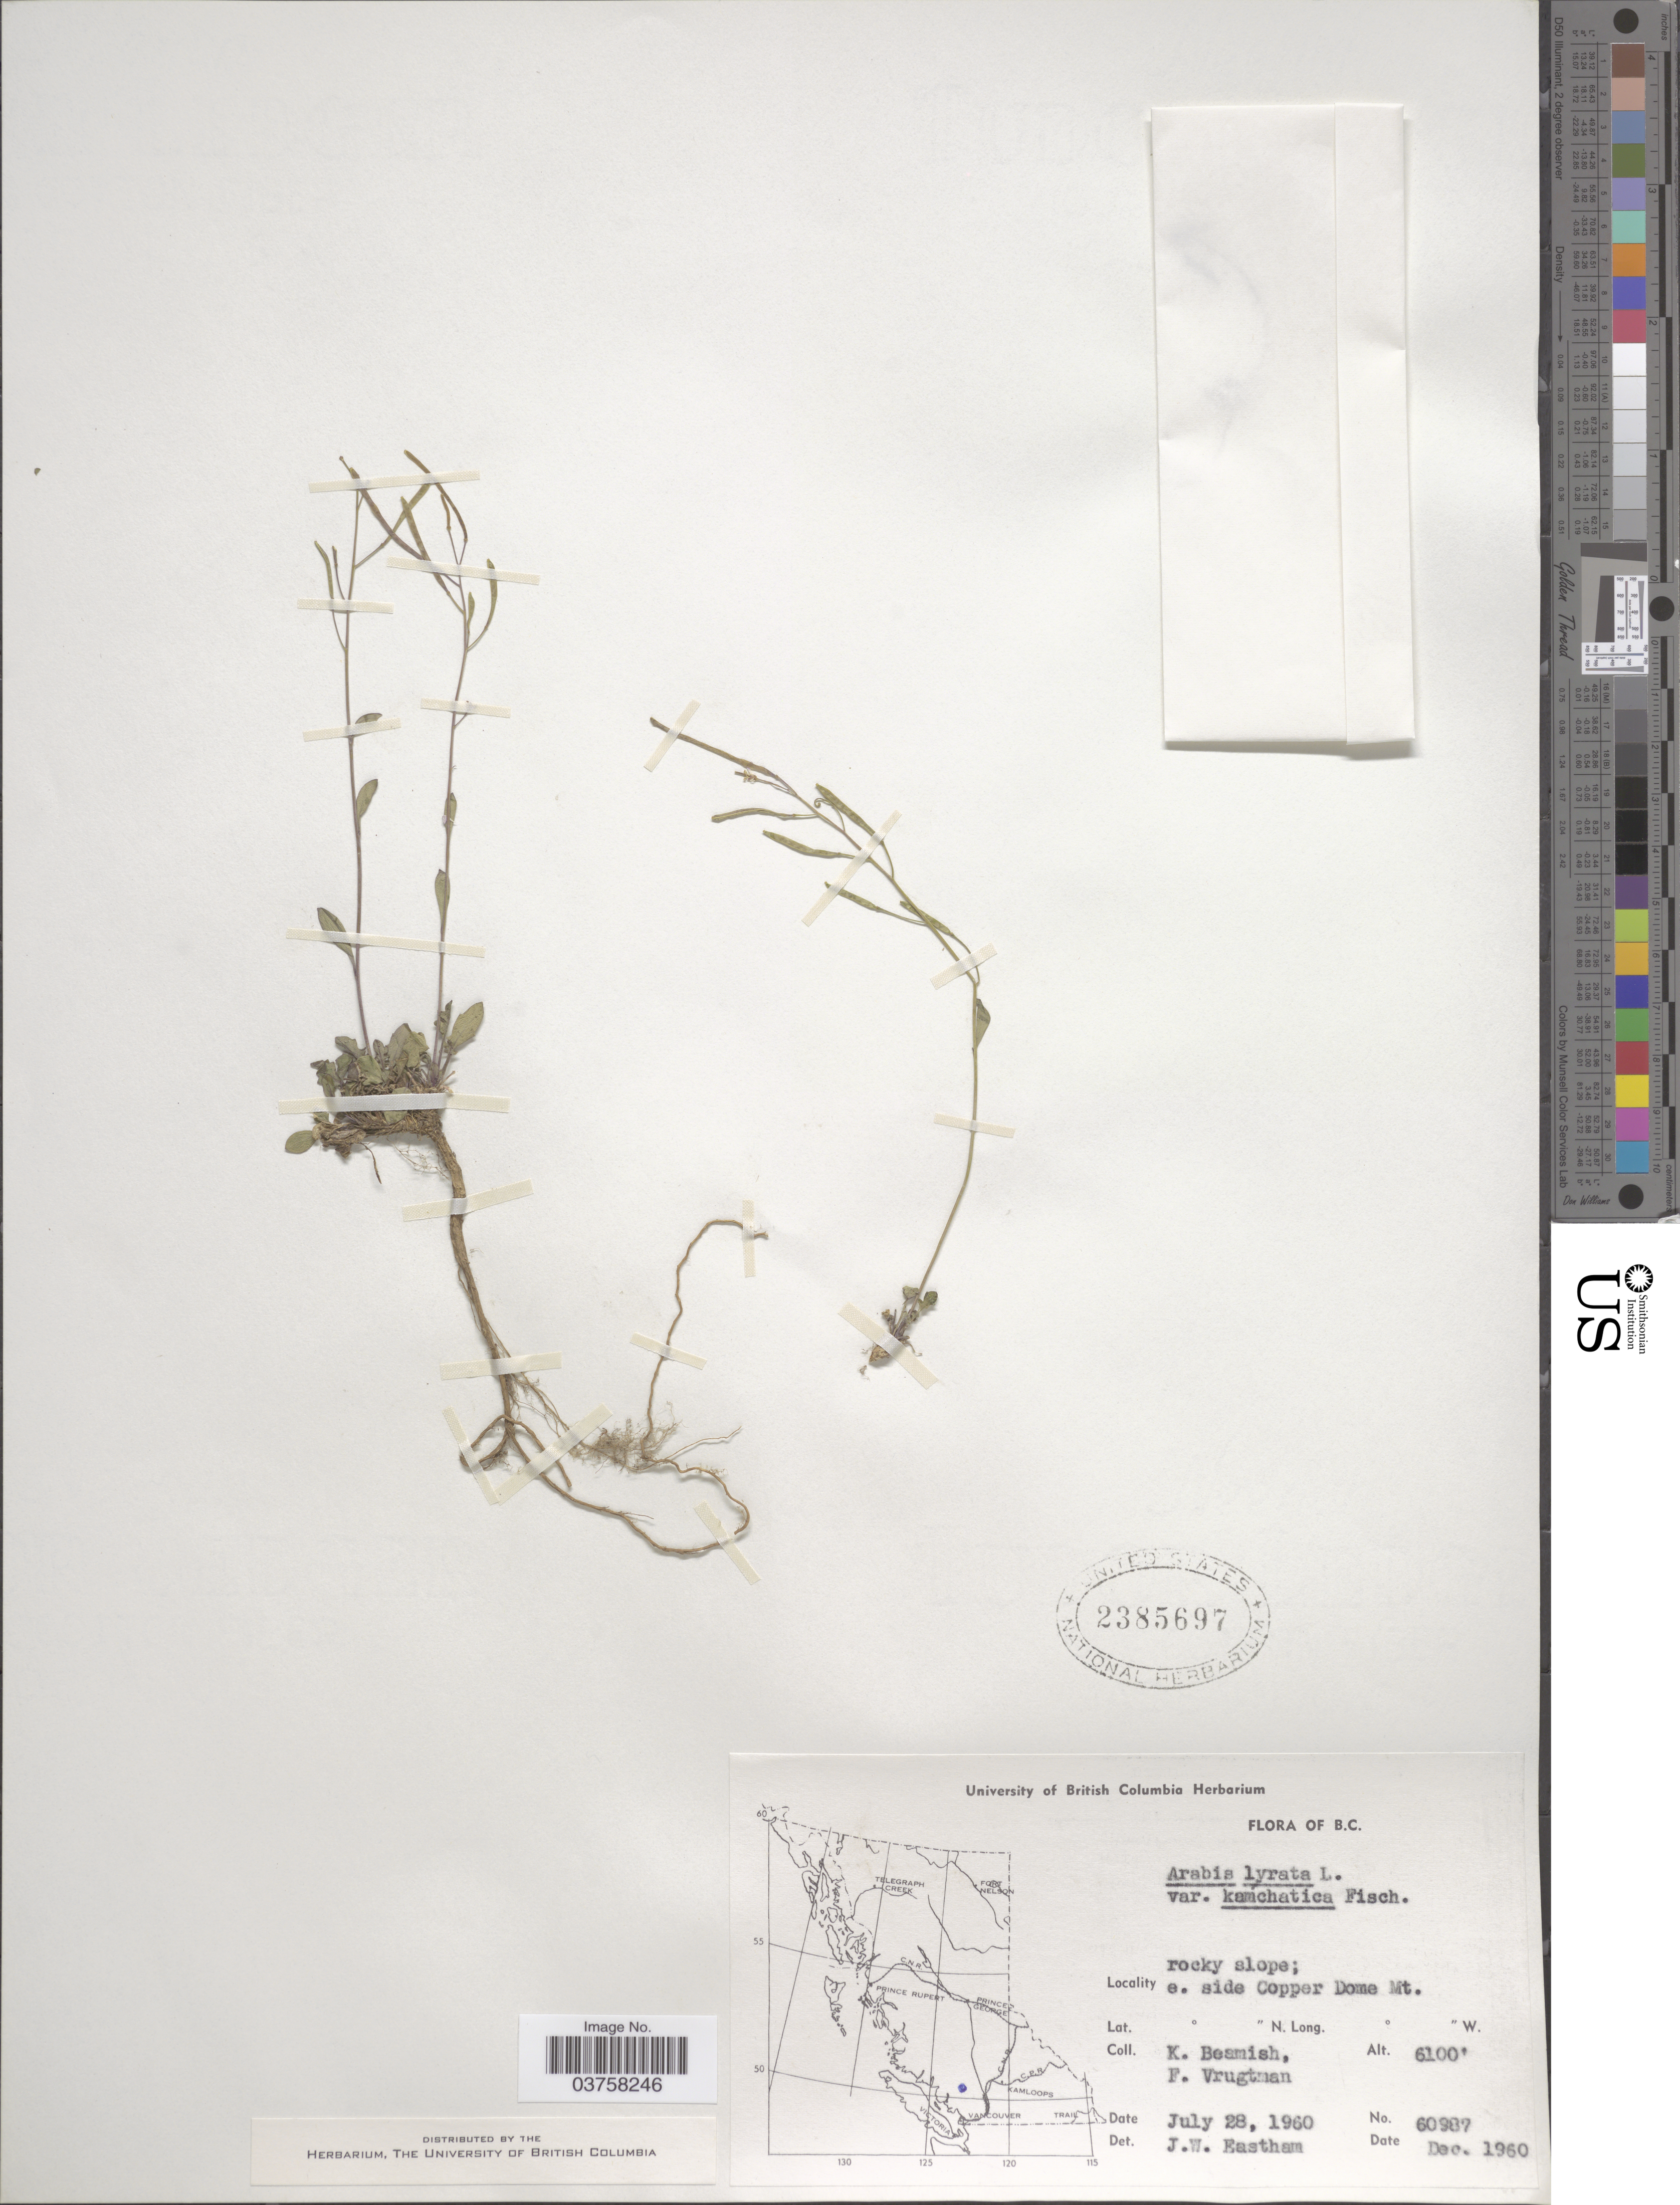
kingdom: Plantae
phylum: Tracheophyta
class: Magnoliopsida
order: Brassicales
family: Brassicaceae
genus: Arabidopsis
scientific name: Arabidopsis lyrata subsp. kamchatica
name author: (Fisch. ex DC.) O'Kane & Al-Shehbaz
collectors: K. Beamish & F. Vrugtman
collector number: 60987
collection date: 1960-07-28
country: Canada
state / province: British Columbia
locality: E. side Copper Dome Mt.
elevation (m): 1859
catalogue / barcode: US 2385697